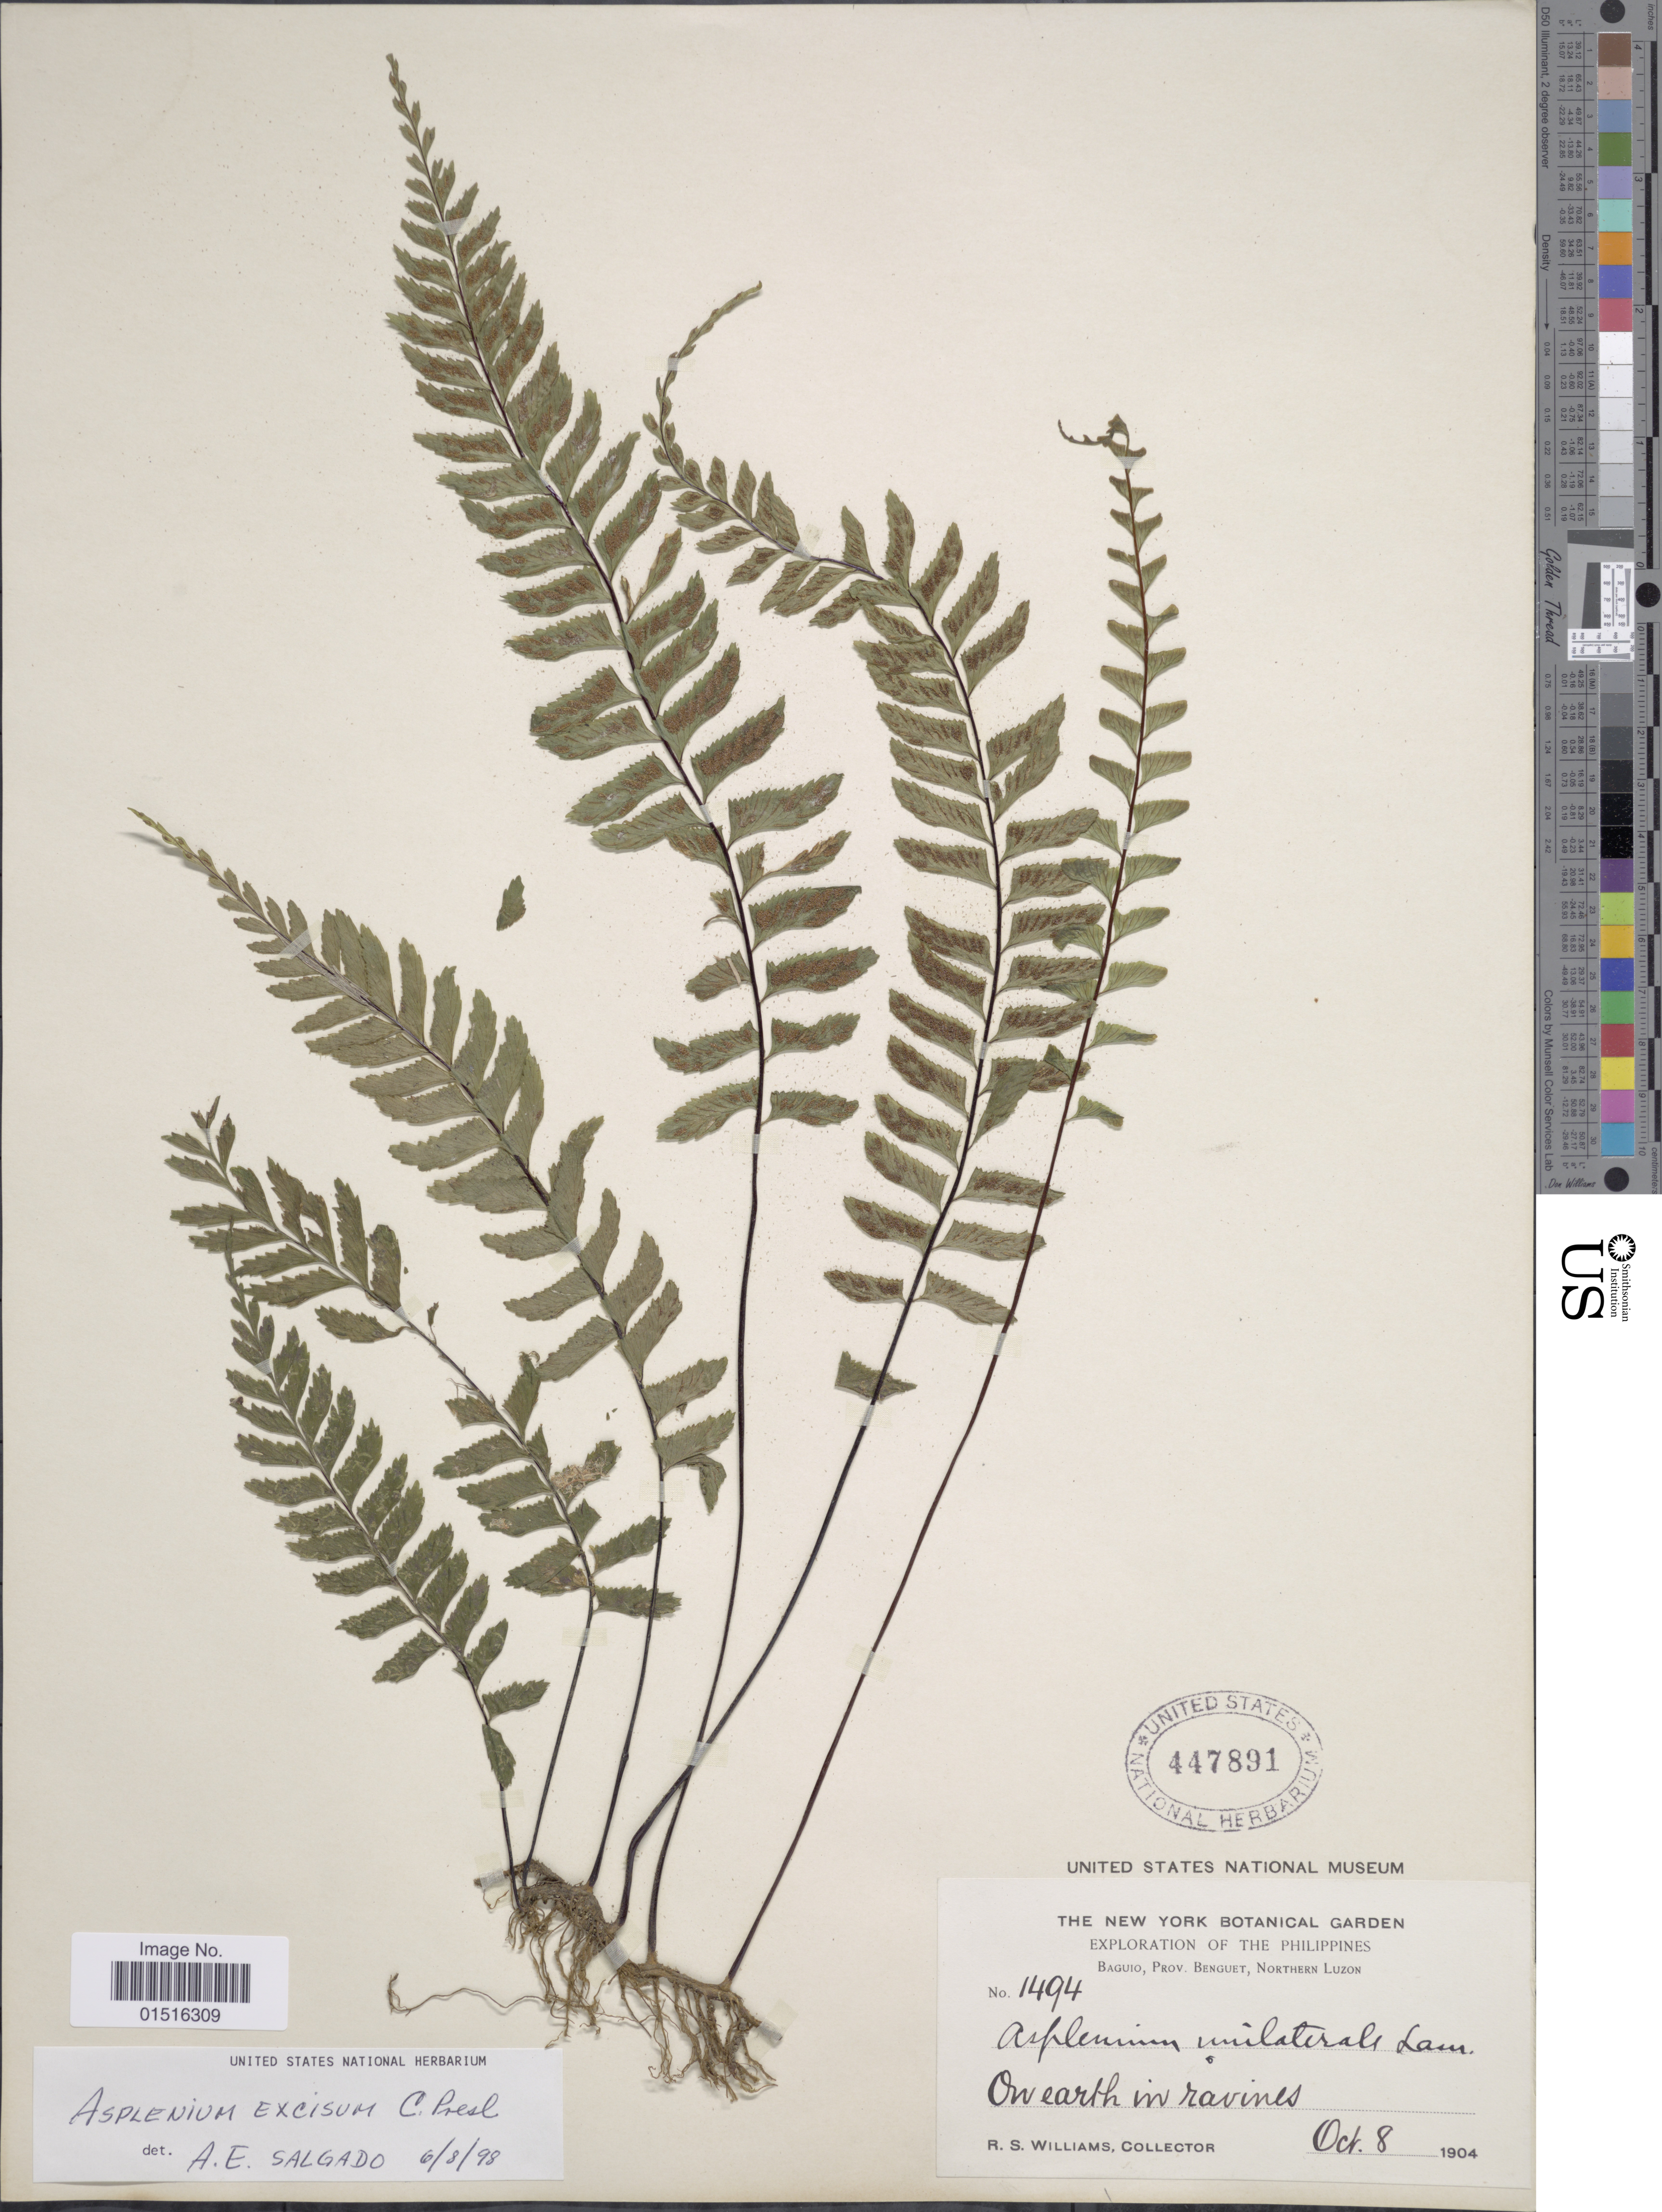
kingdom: Plantae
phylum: Tracheophyta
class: Polypodiopsida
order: Polypodiales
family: Aspleniaceae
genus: Hymenasplenium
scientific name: Hymenasplenium excisum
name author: C. Presl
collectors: R. S. Williams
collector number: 1494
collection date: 1904-10-08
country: Philippines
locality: Baguio, Prov. Benguet, Northern Luzon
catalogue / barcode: US 447891